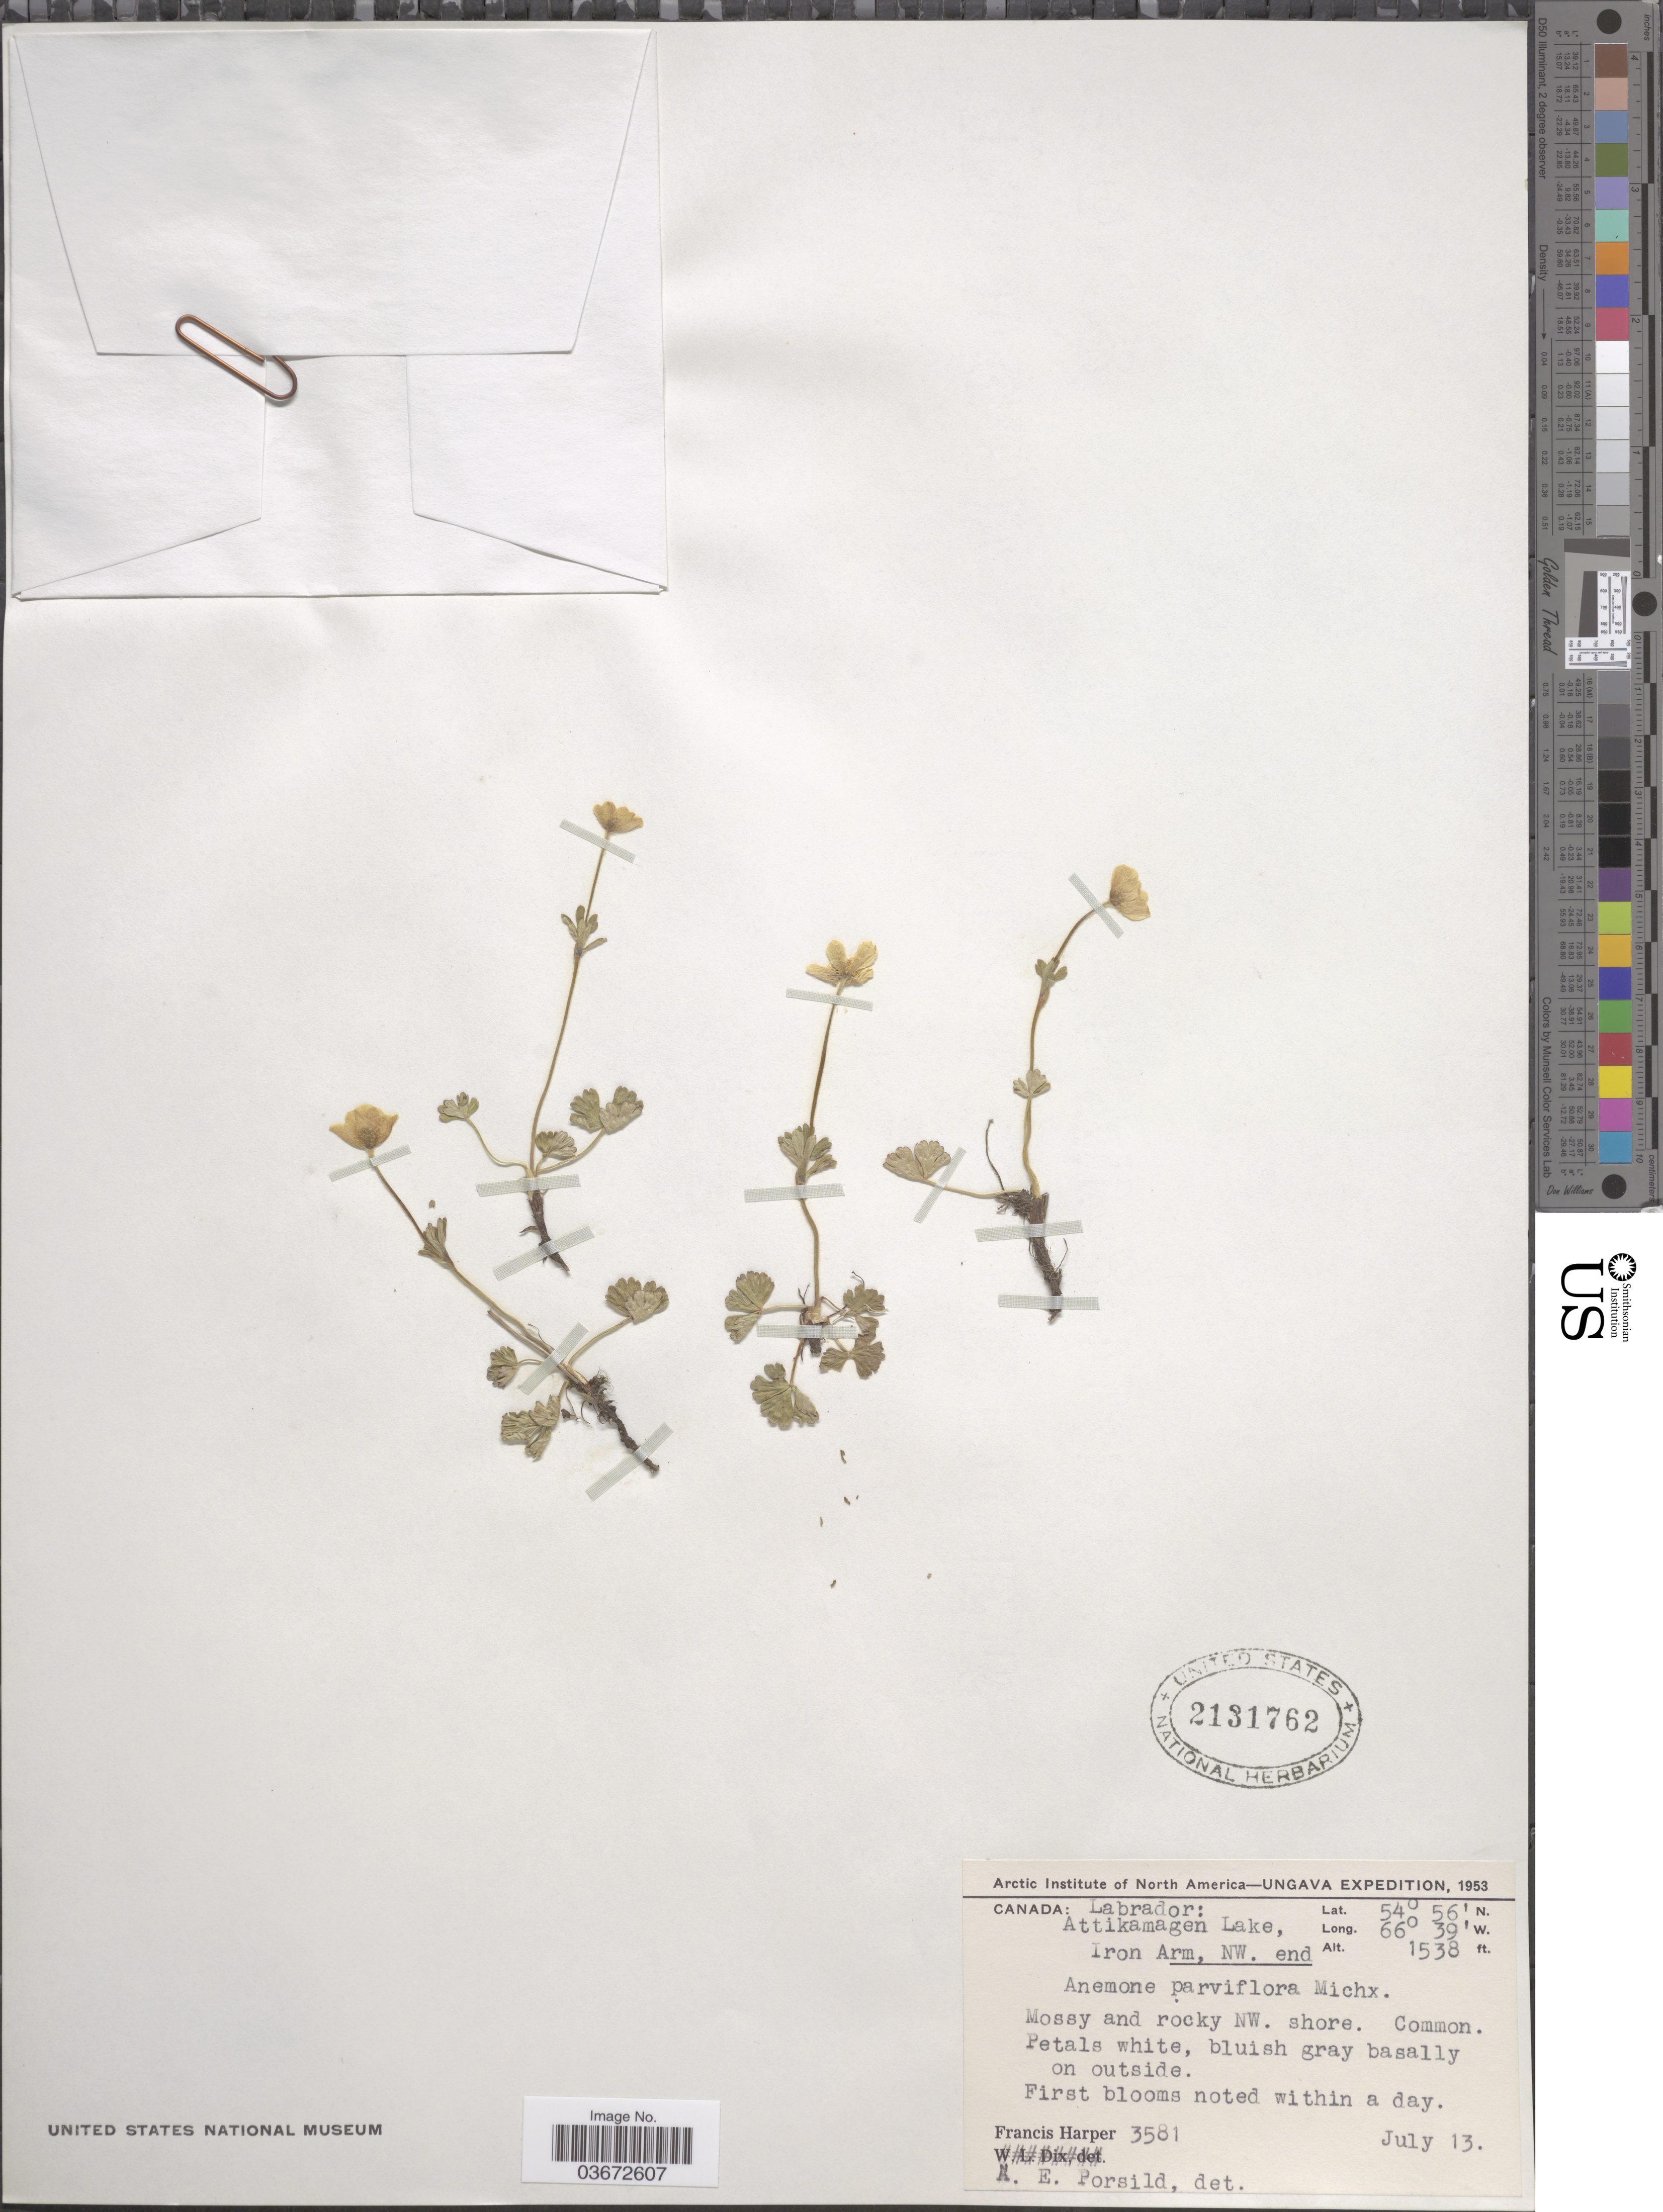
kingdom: Plantae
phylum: Tracheophyta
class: Magnoliopsida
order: Ranunculales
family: Ranunculaceae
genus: Anemone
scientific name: Anemone parviflora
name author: Michx.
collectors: F. Harper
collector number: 3581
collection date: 1953-07-13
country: Canada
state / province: Newfoundland and Labrador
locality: Ungava. Labrador: Attikamagen Lake. Iron Arm, NW. end.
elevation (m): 469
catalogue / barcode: US 2131762